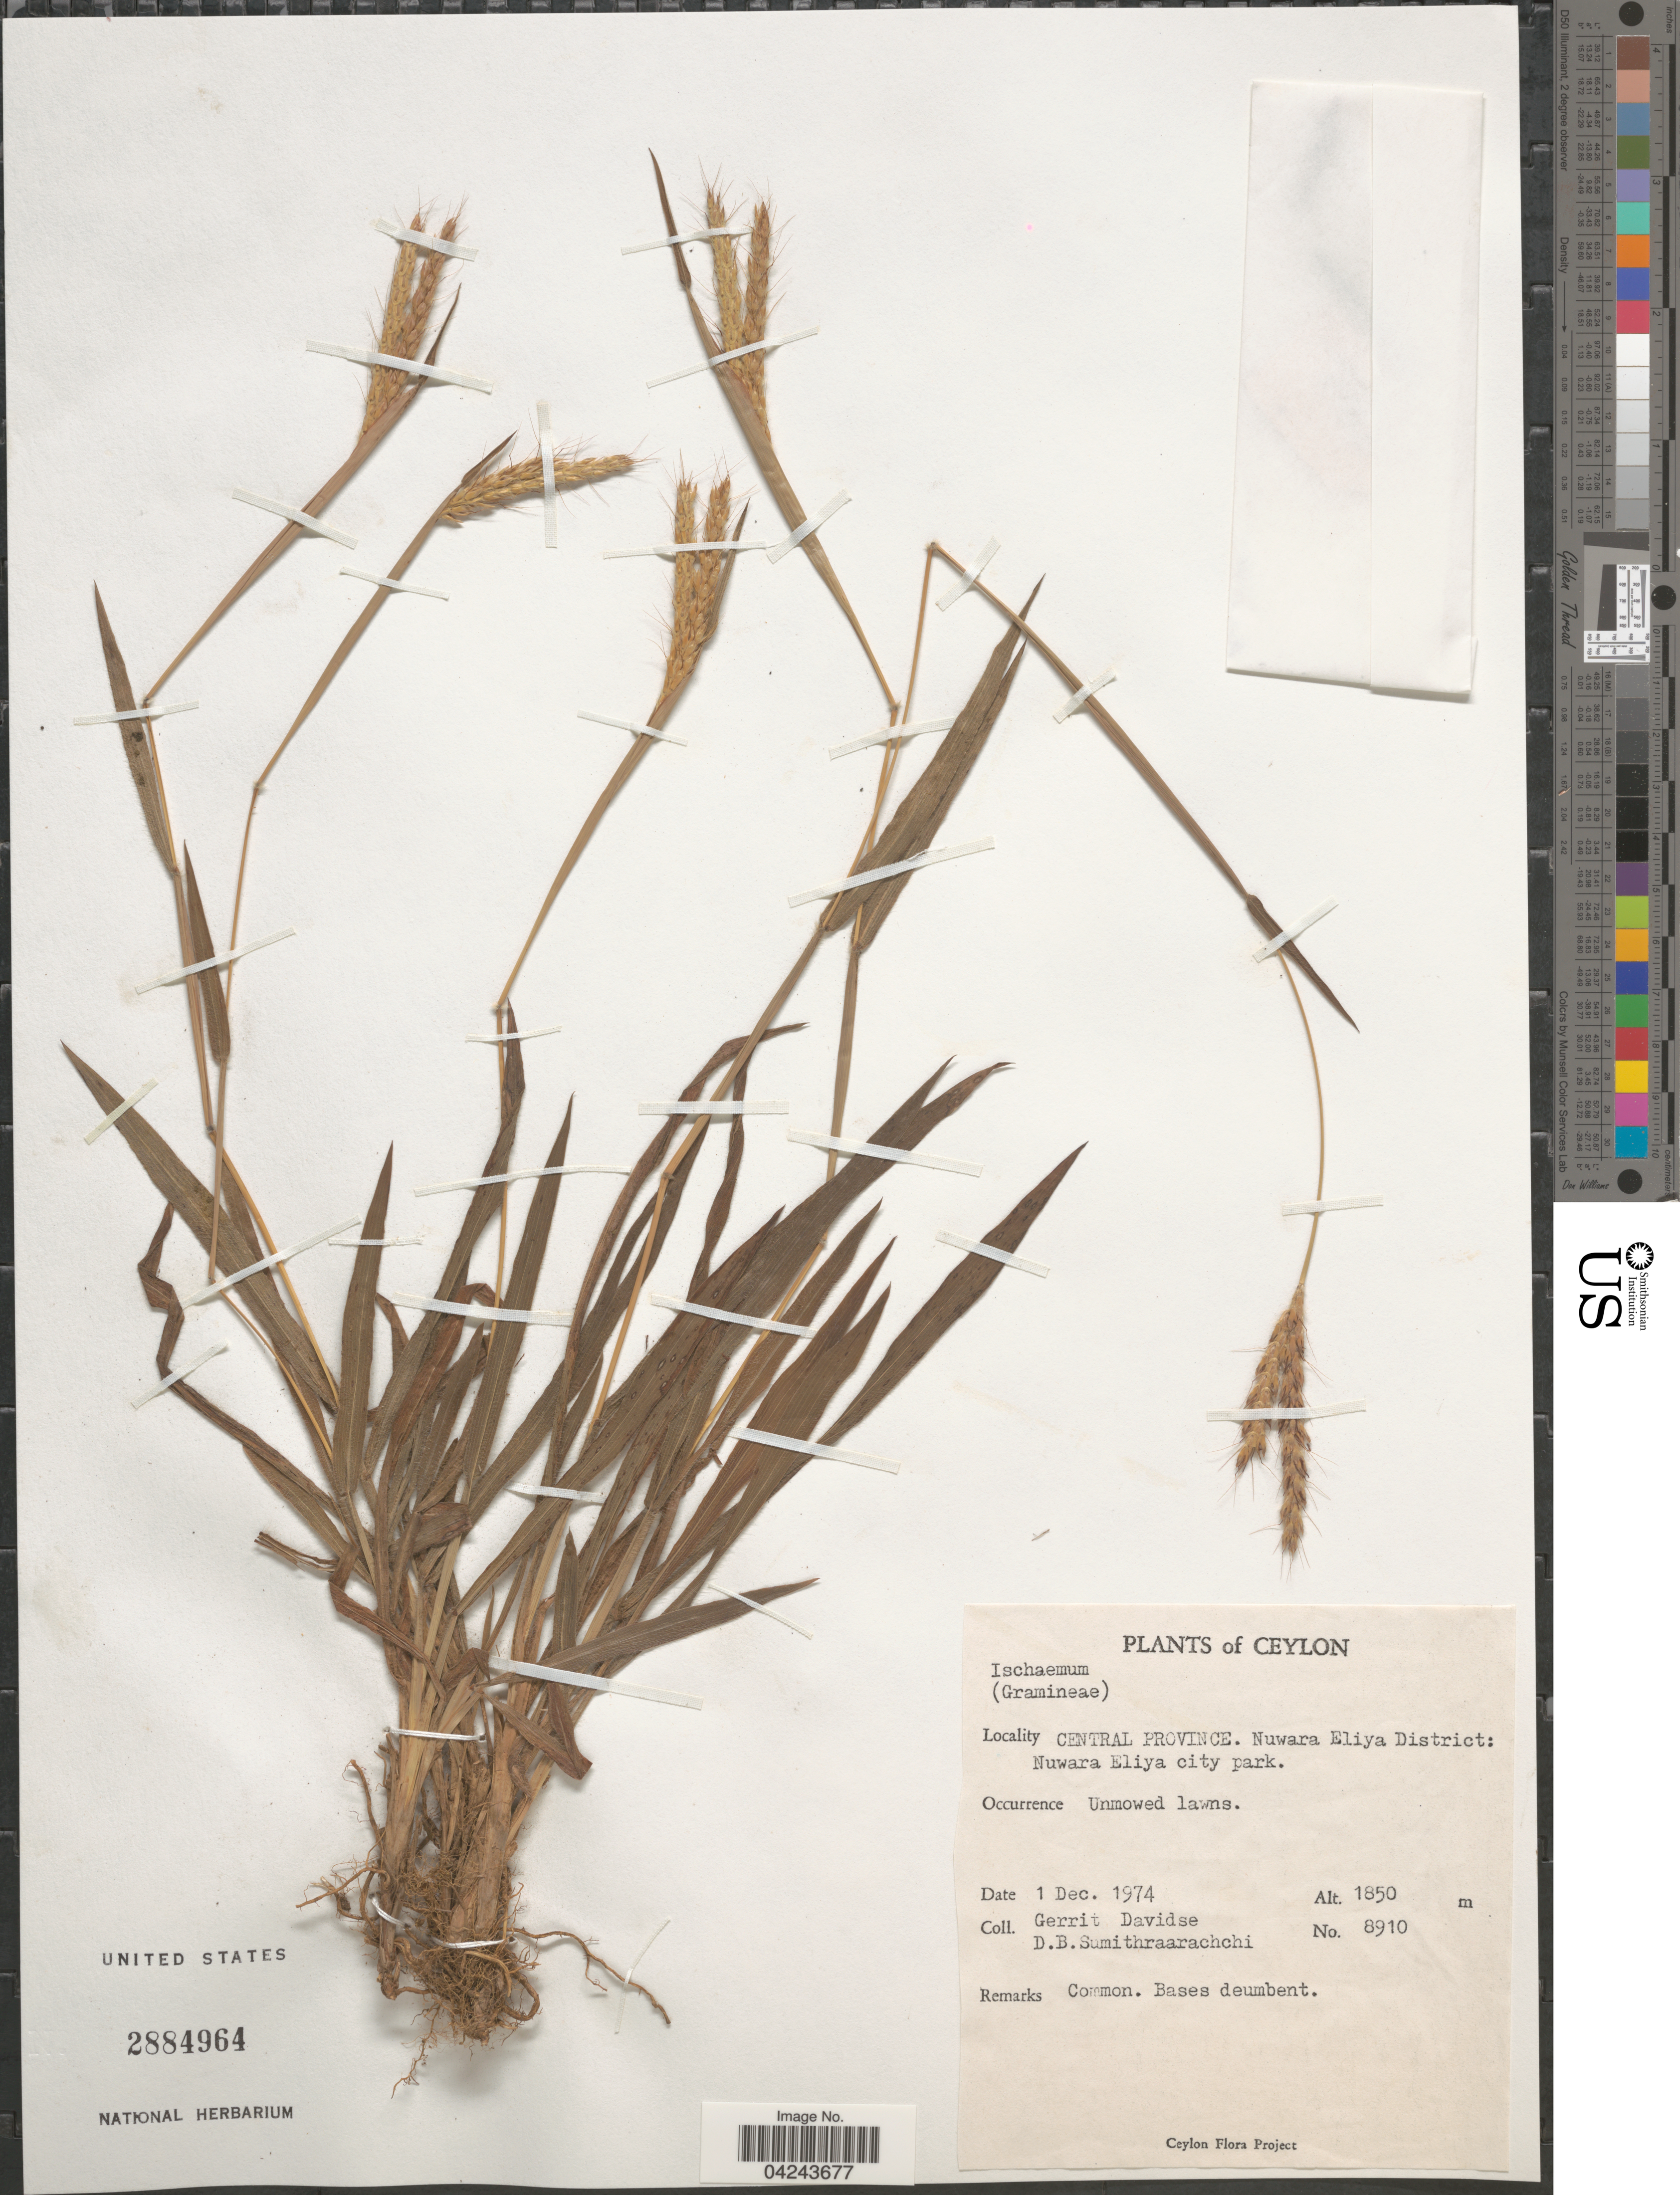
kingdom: Plantae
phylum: Tracheophyta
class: Liliopsida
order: Poales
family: Poaceae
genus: Ischaemum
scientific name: Ischaemum sp.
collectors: G. Davidse & D. B. Sumithraarachchi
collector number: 8910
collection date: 1974-12-01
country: Sri Lanka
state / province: Central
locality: Ceylon. Nuwara Eliya District: Nuwara Eliya city park.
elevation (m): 1850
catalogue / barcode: US 2884964